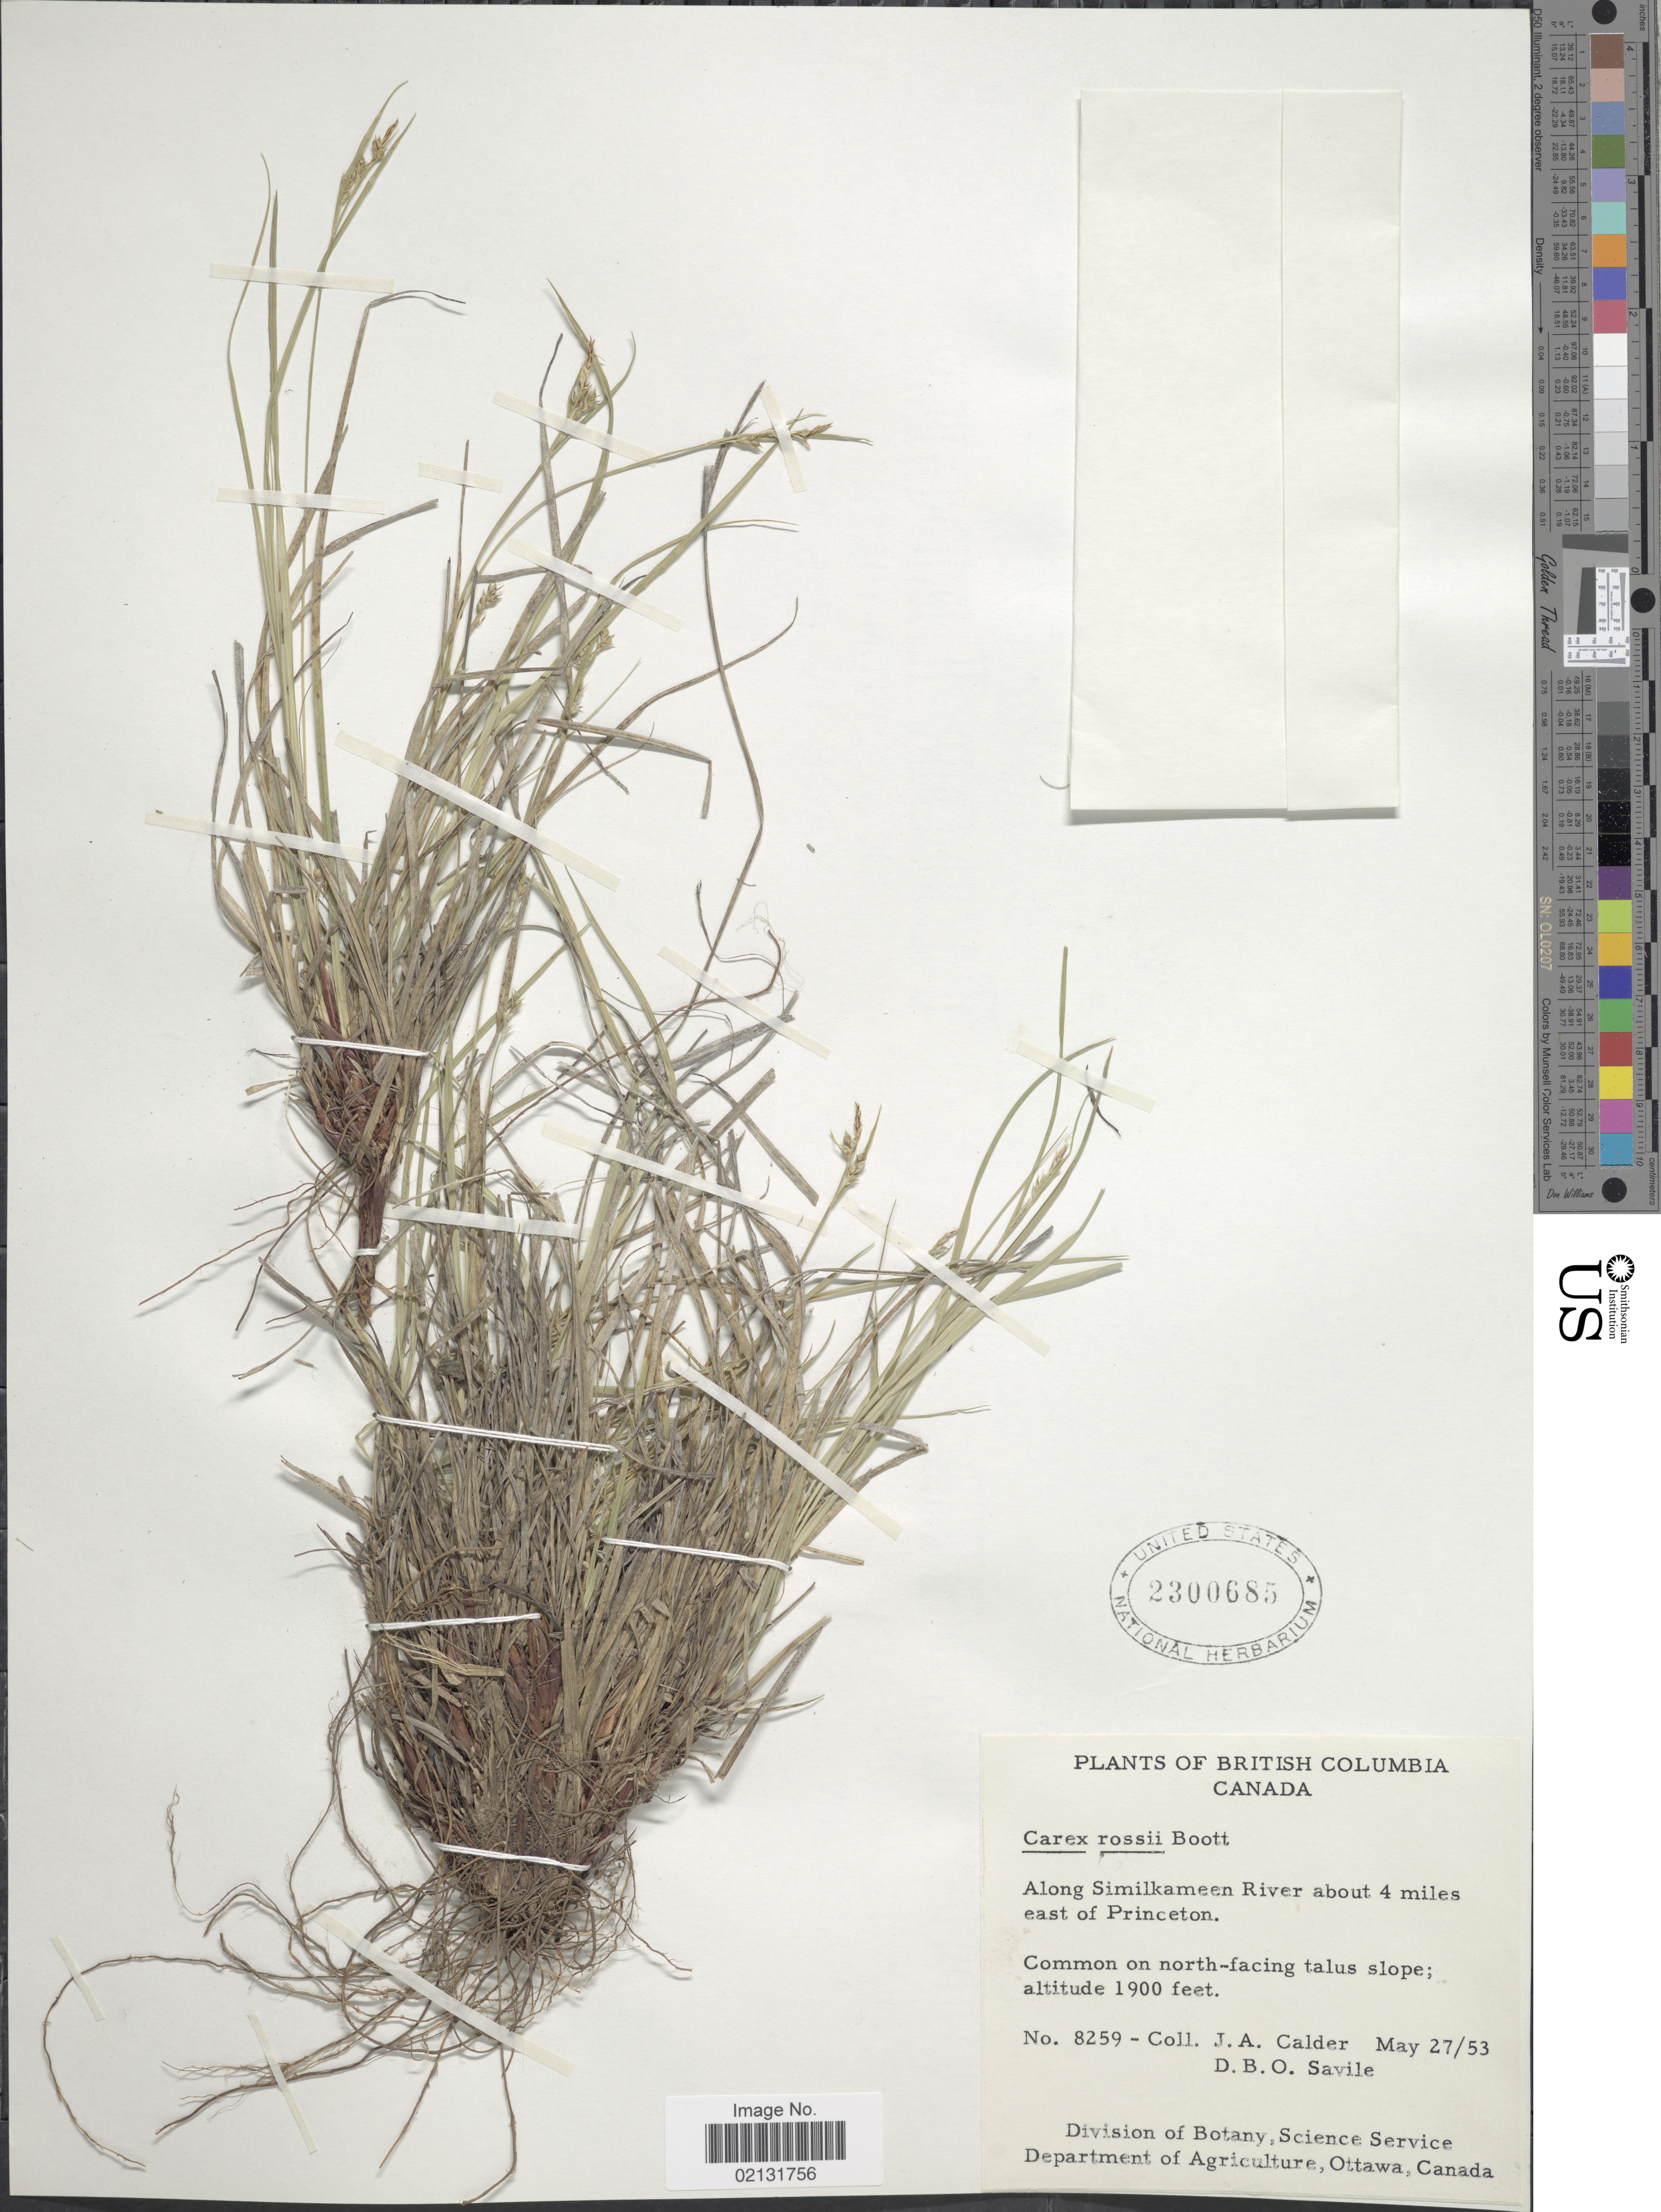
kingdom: Plantae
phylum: Tracheophyta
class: Liliopsida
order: Poales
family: Cyperaceae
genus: Carex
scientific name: Carex rossii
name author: Boott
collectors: J. A. Calder & D. Savile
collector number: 8259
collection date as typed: Transcribed d/m/y: 27/5/53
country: Canada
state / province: British Columbia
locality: Along Similkameen River about 4 miles east of Princeton, common on north-facing talus slope.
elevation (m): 579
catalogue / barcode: US 2300685